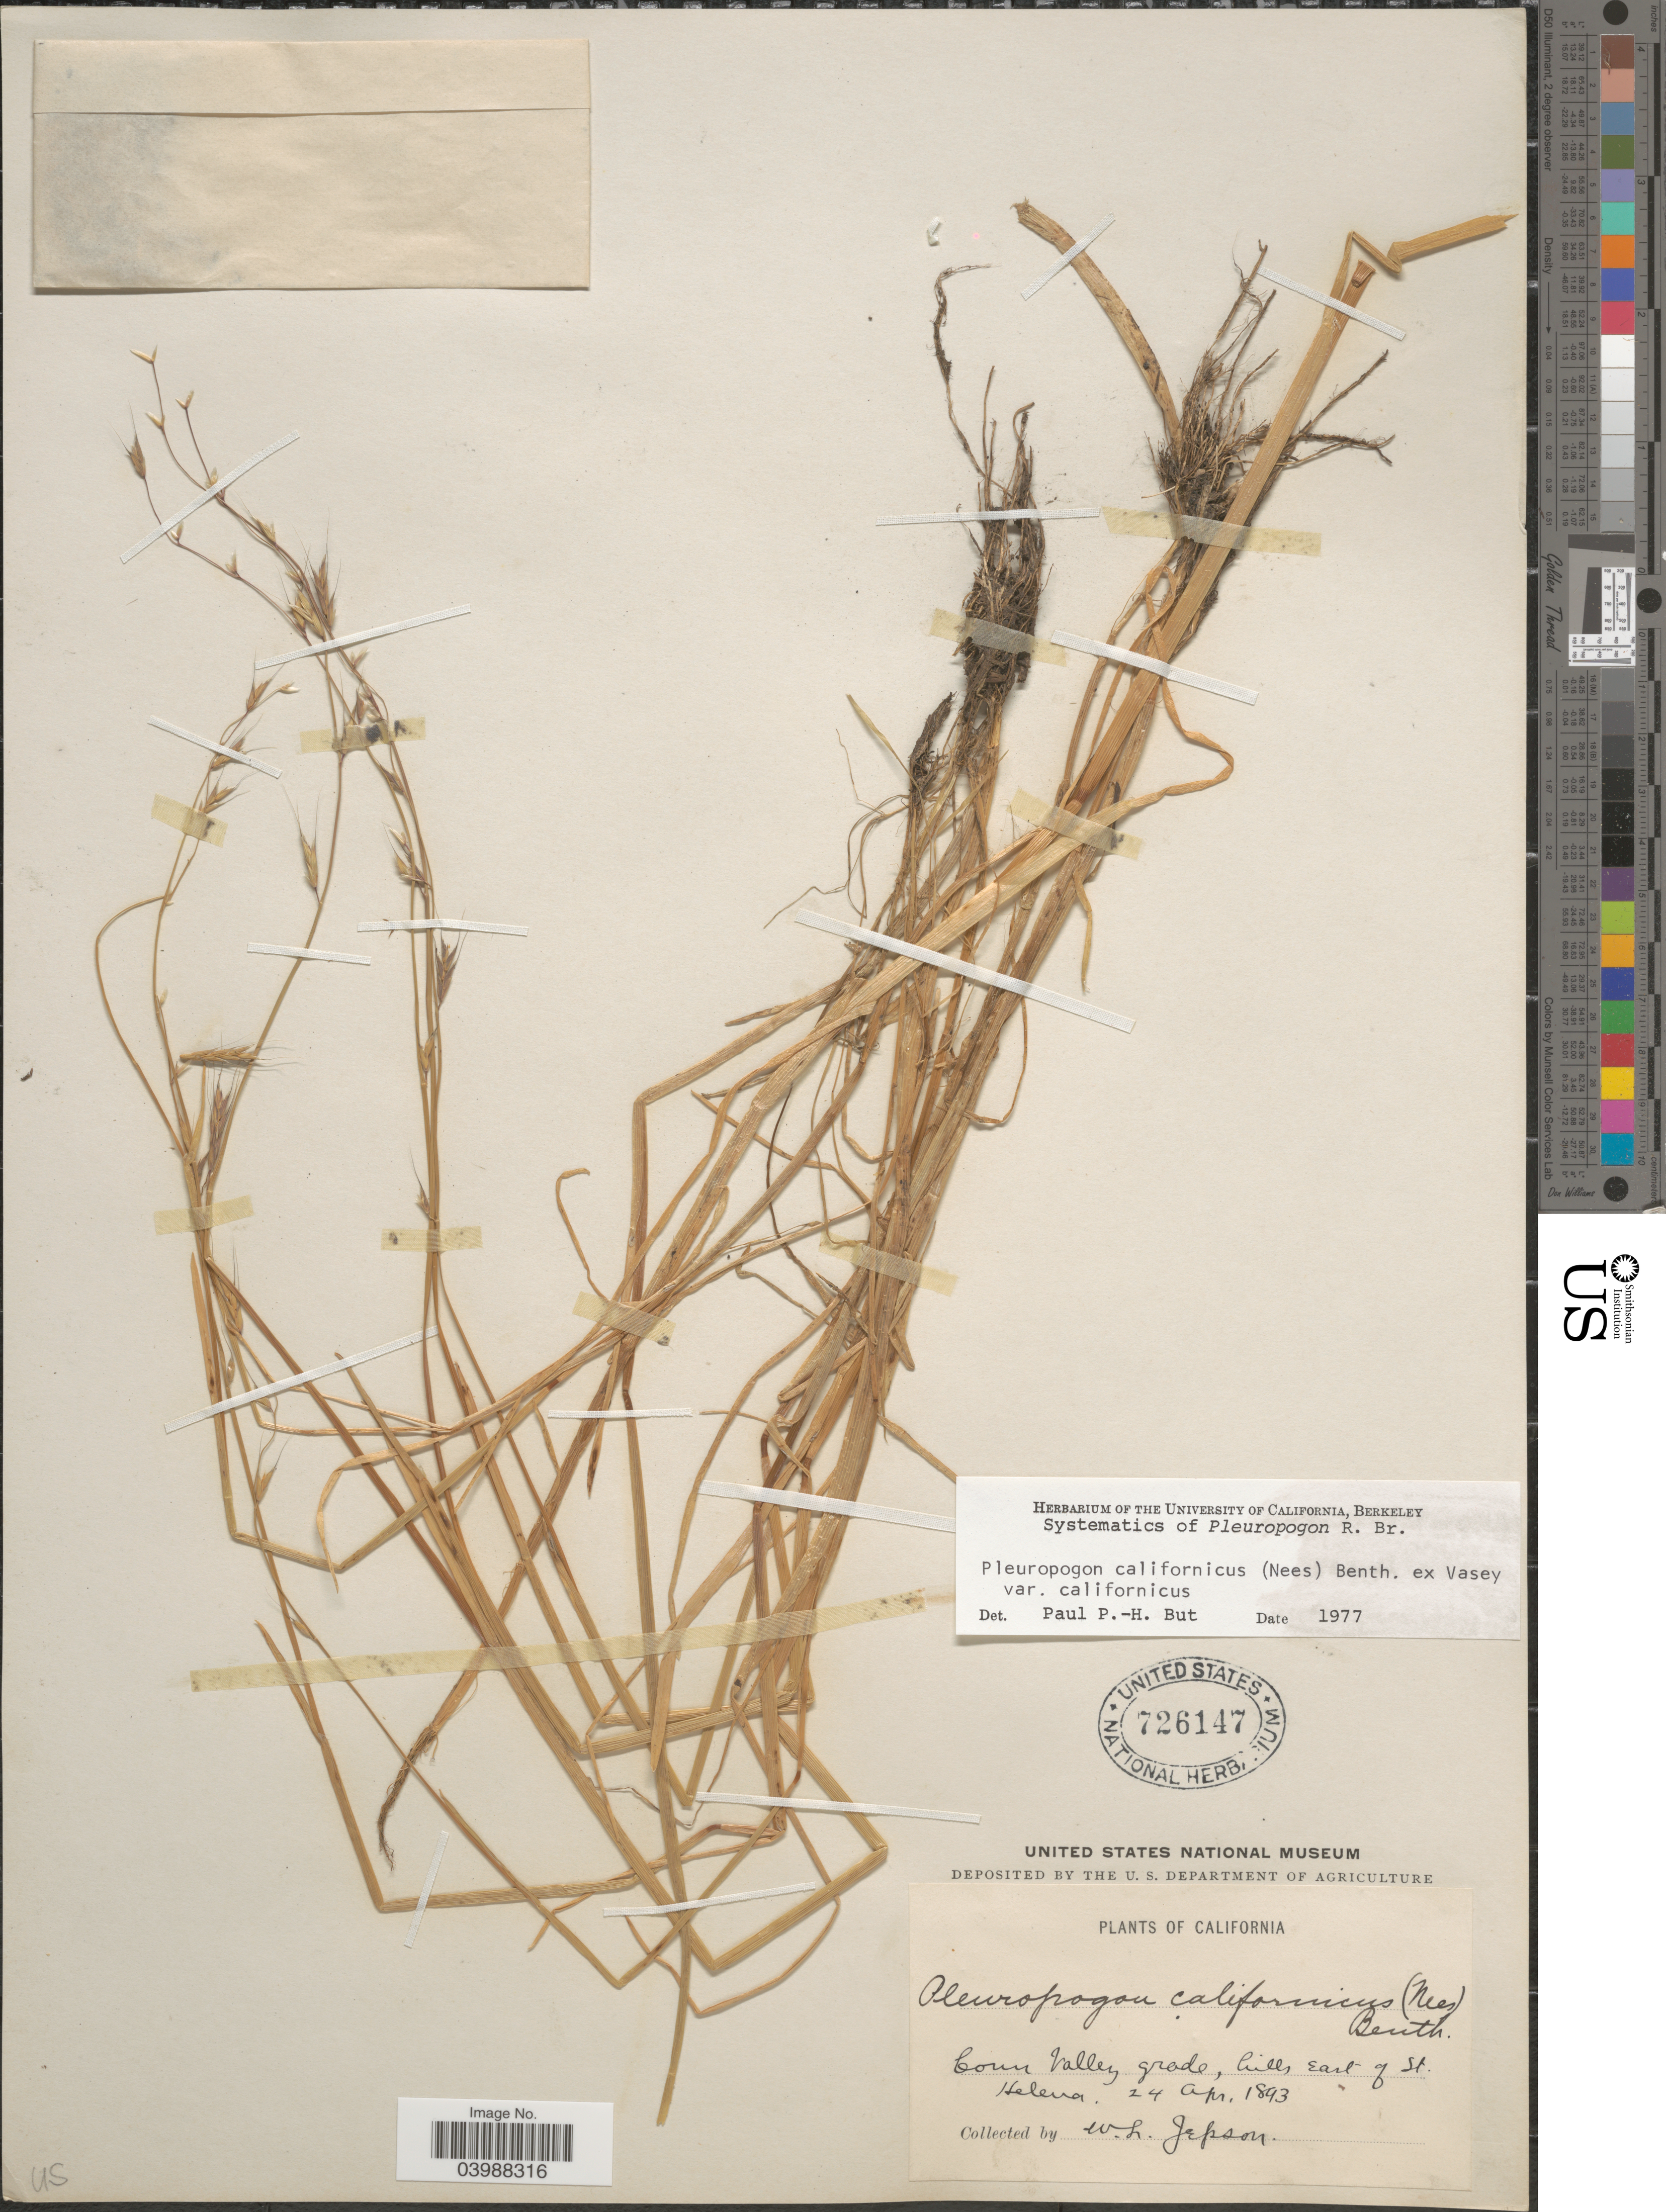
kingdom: Plantae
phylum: Tracheophyta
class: Liliopsida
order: Poales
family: Poaceae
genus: Pleuropogon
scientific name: Pleuropogon californicus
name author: (Nees) Benth. ex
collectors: W. L. Jepson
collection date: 1893-04-24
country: United States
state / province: California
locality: Corn Valley grade, hills east of St. Helena.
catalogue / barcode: US 726147